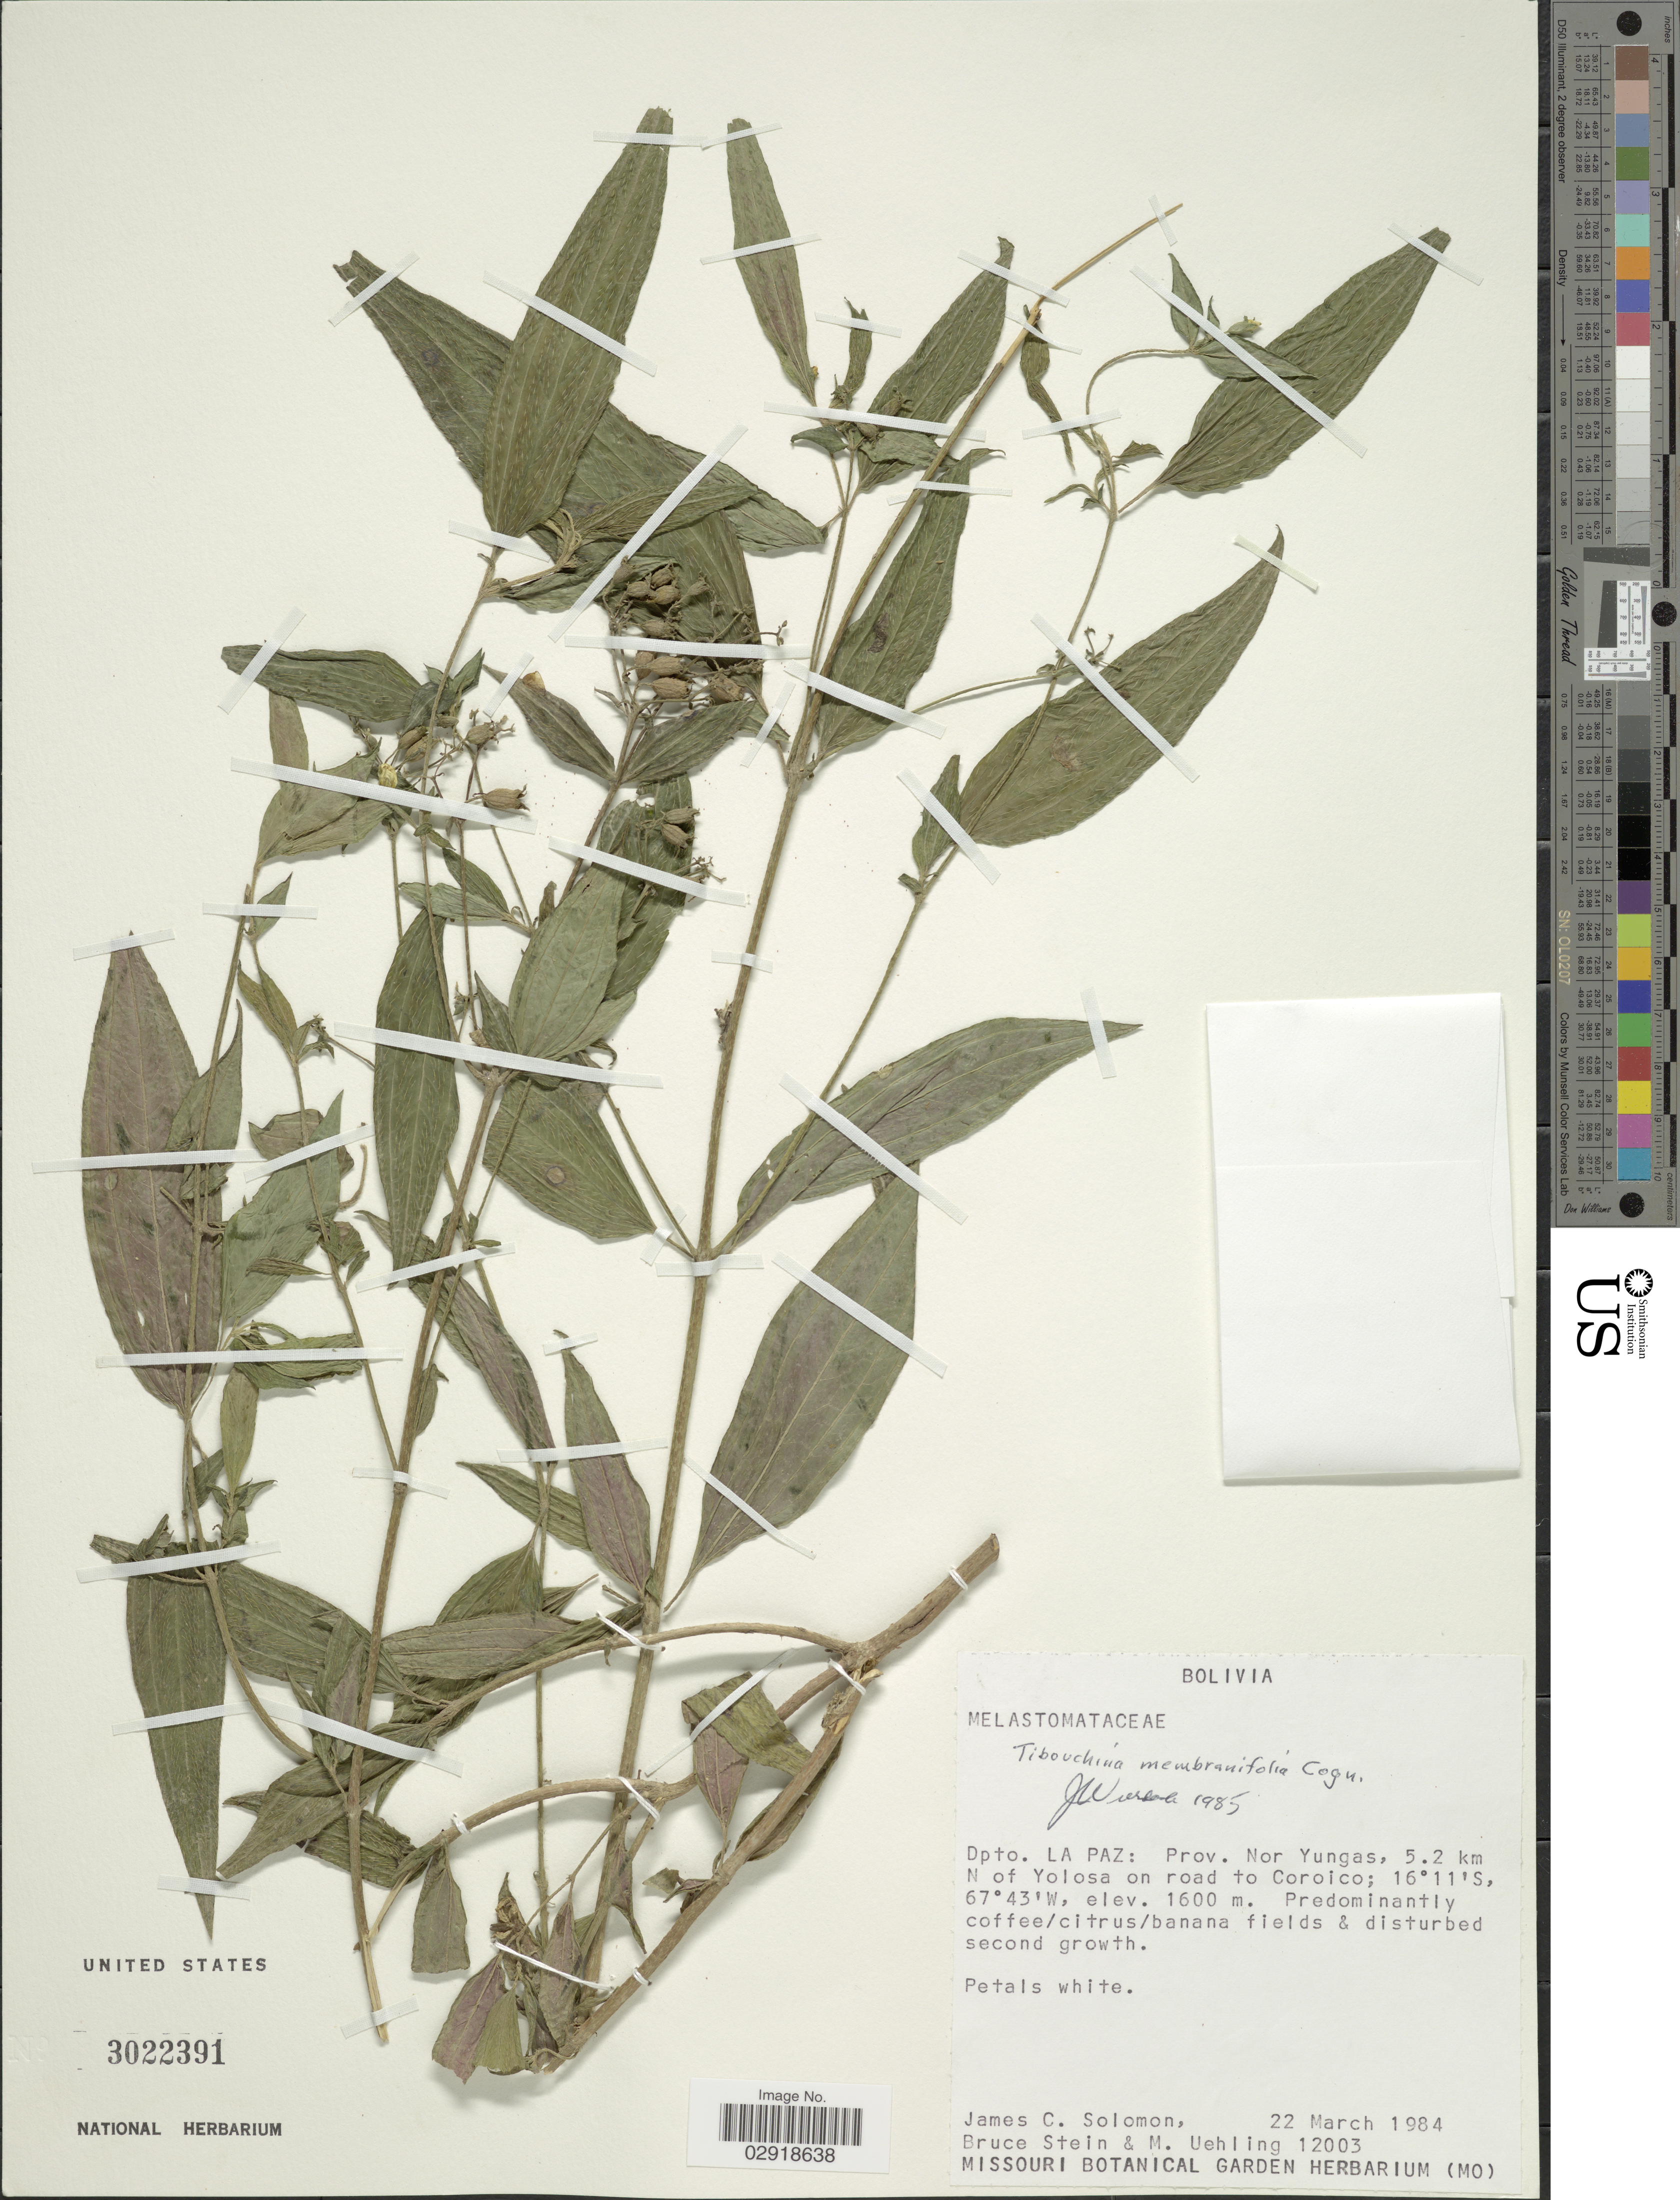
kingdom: Plantae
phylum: Tracheophyta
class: Magnoliopsida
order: Myrtales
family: Melastomataceae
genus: Chaetogastra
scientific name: Chaetogastra membranifolia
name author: (Cogn.) P.J.F. Guim. & Michelang.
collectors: J. C. Solomon, B. A. Stein & M. Uehling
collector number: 12003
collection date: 1984-03-22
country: Bolivia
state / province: La Paz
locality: Dpto. La Paz: Prov. Nor Yungas, 5.2 km N of Yolosa on road to Coroico.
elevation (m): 1600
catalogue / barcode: US 3022391